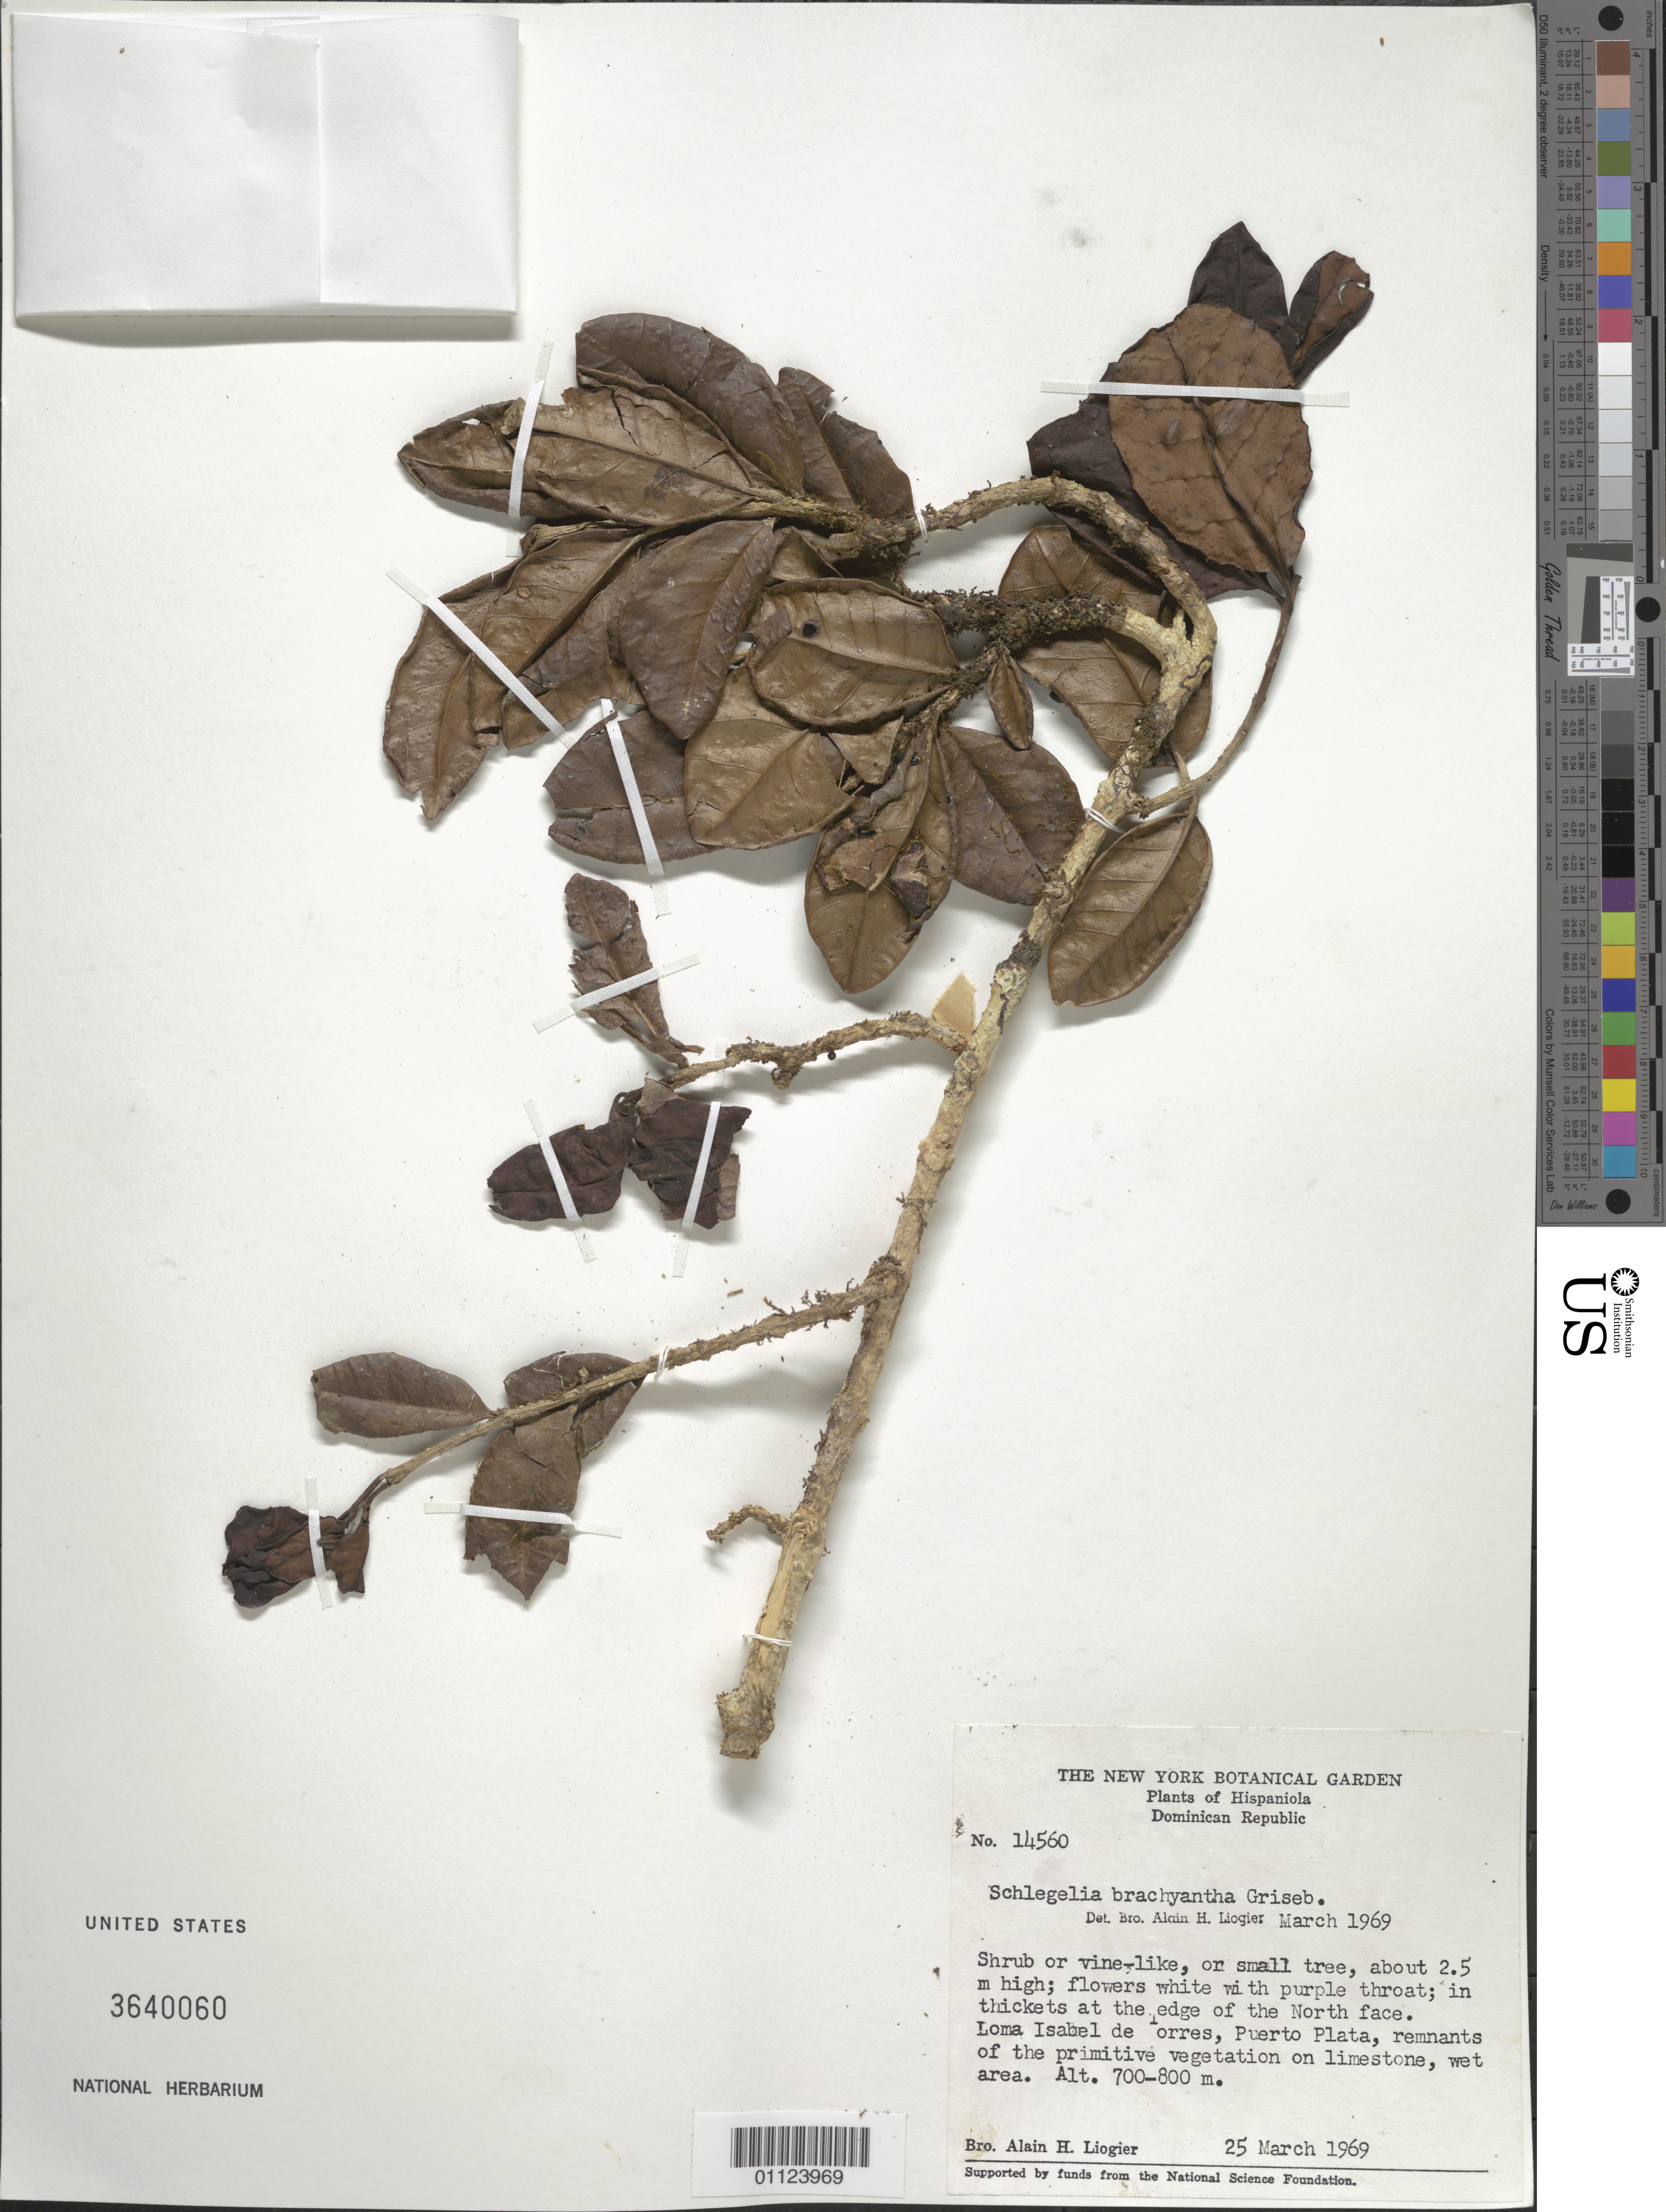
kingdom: Plantae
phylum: Tracheophyta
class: Magnoliopsida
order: Lamiales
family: Schlegeliaceae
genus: Schlegelia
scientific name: Schlegelia brachyantha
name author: Griseb.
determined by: Liogier, Alain H.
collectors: A. H. Liogier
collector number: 14560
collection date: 1969-03-25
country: Dominican Republic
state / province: Puerto Plata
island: Hispaniola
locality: Loma Isabel de Torres, north face; Puerto Plata.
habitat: Remnants of the primitive vegetation on limestone, wet area; in thickets at the edge of the north face.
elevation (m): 700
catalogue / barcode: US 3640060